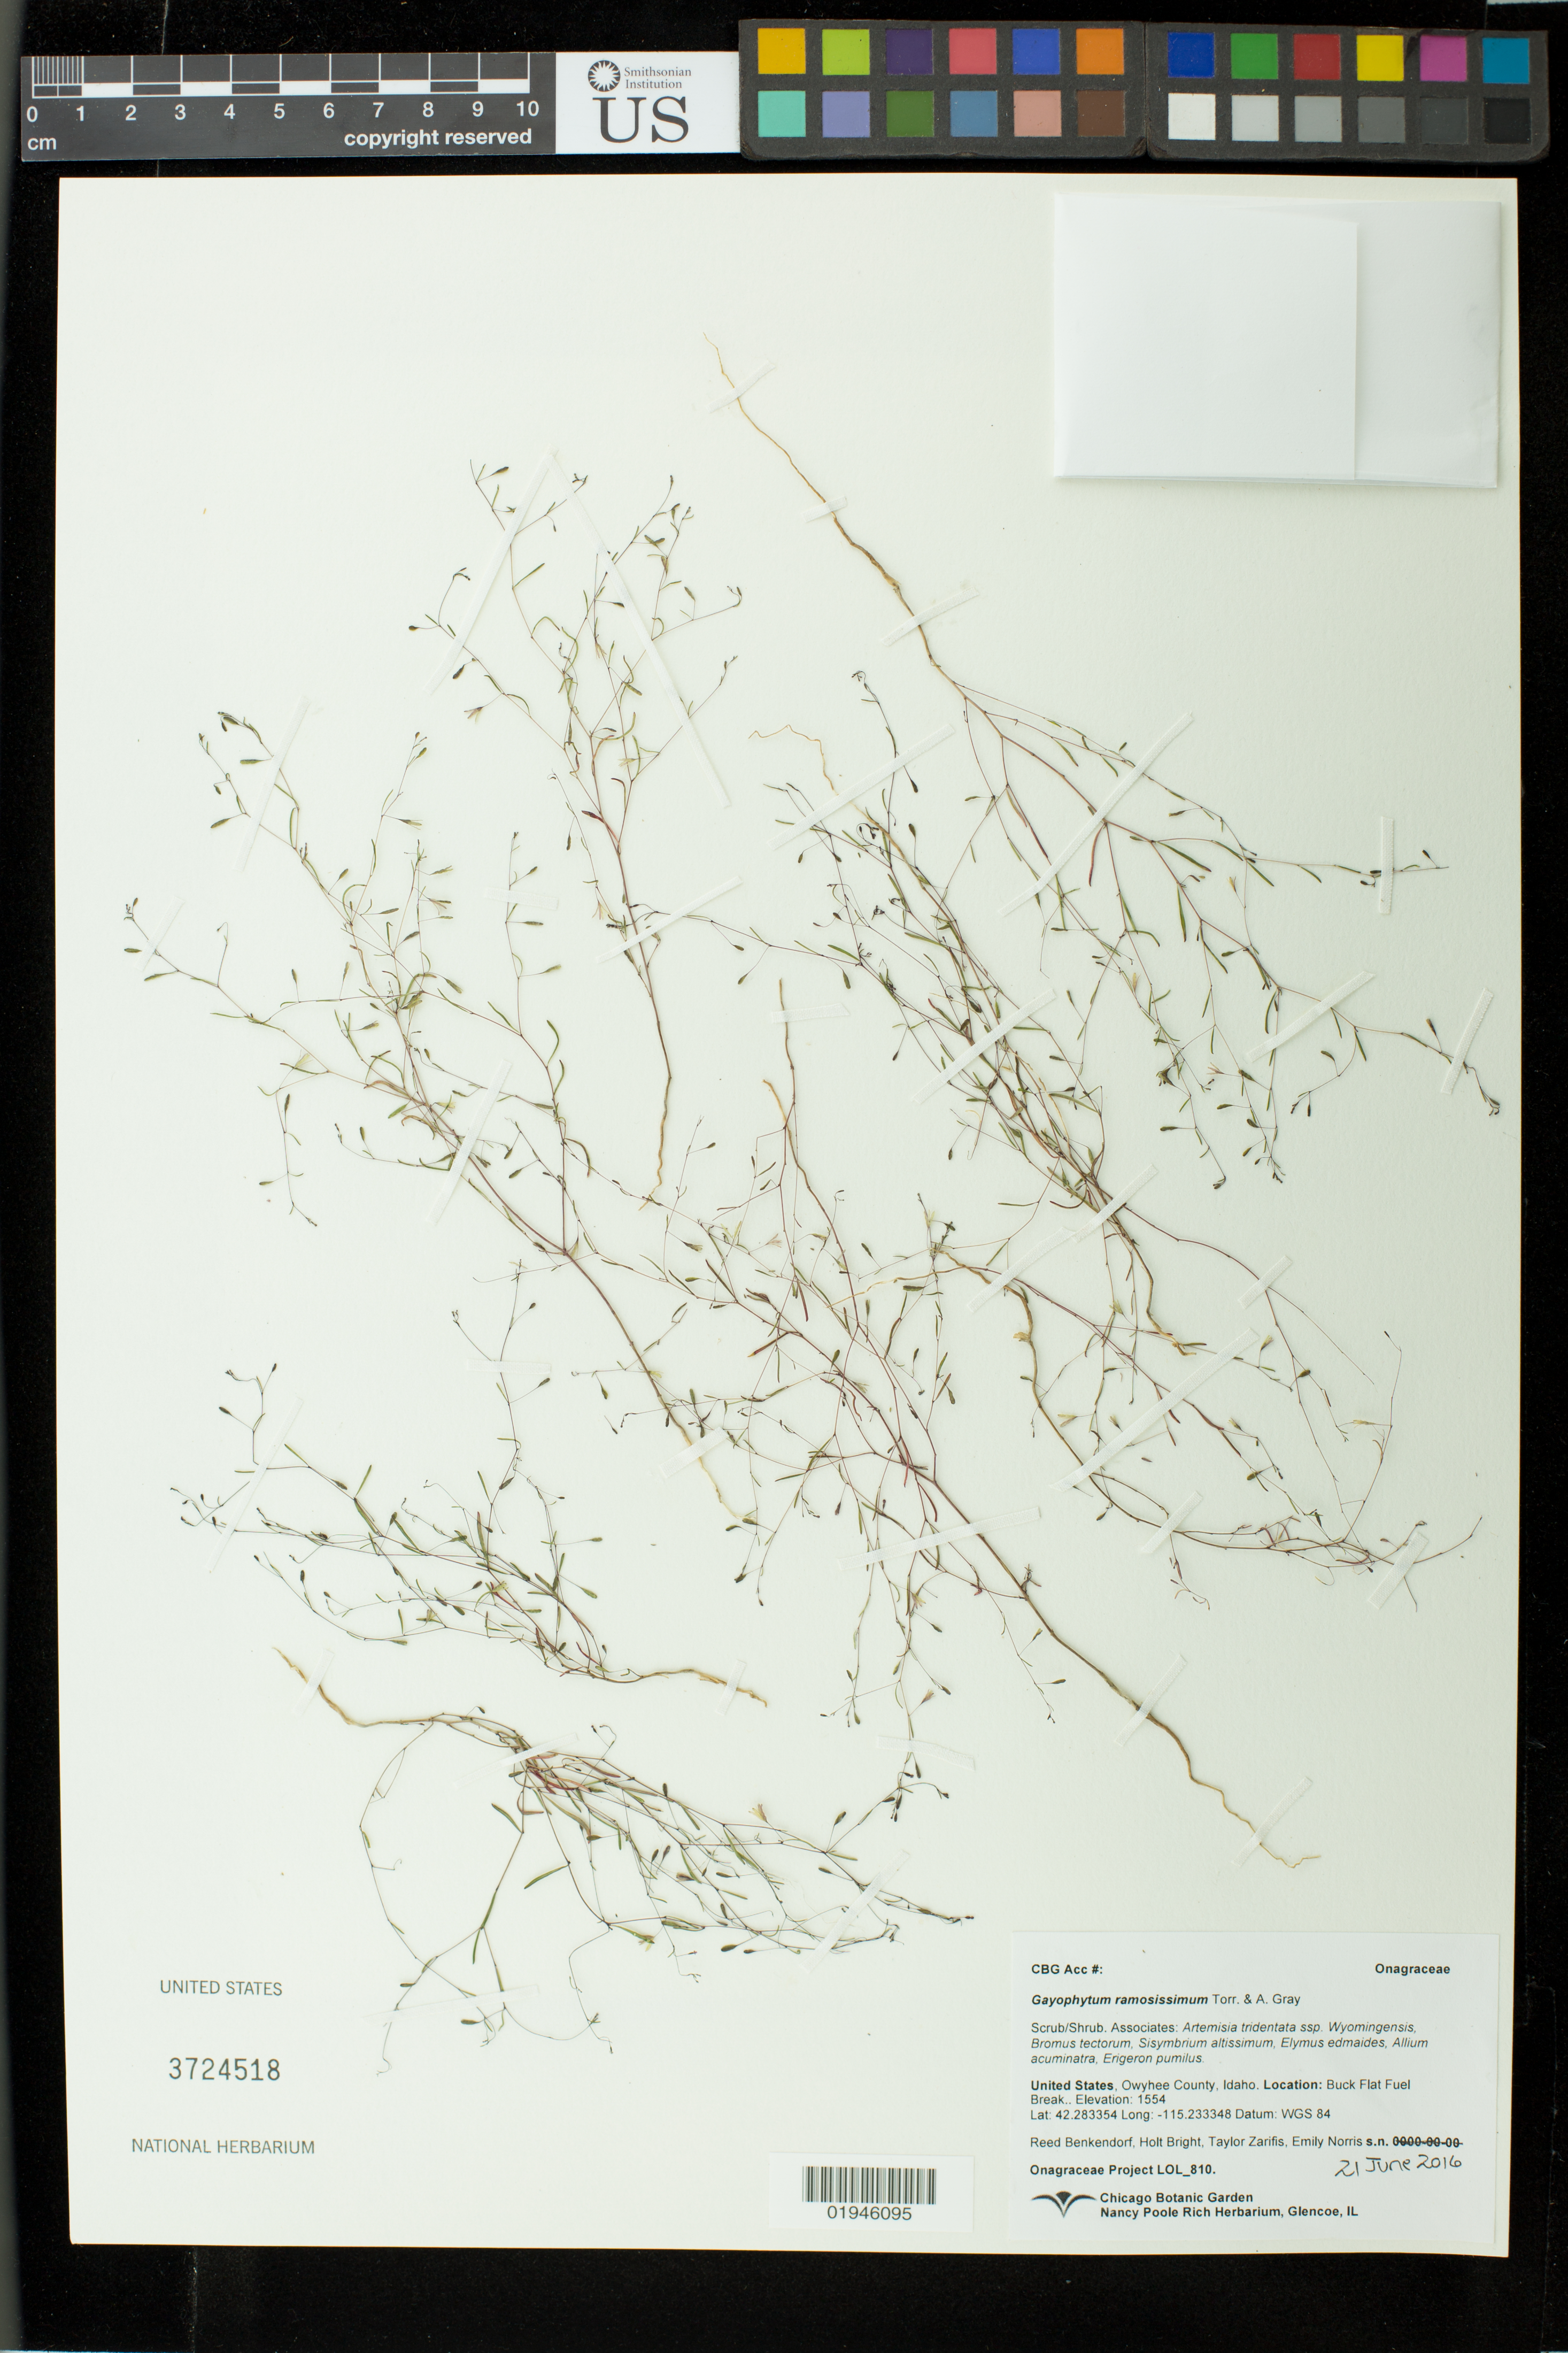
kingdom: Plantae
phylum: Tracheophyta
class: Magnoliopsida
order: Myrtales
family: Onagraceae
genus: Gayophytum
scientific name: Gayophytum ramosissimum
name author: Torr. & A. Gray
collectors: R. Benkendorf, H. Bright, T. Zarifis & E. Norris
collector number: LOL 810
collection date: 2016-06-21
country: United States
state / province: Idaho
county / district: Owyhee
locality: Buck Flat Fuel Break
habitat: Scrub/Shrub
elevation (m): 1554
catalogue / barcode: US 3724518